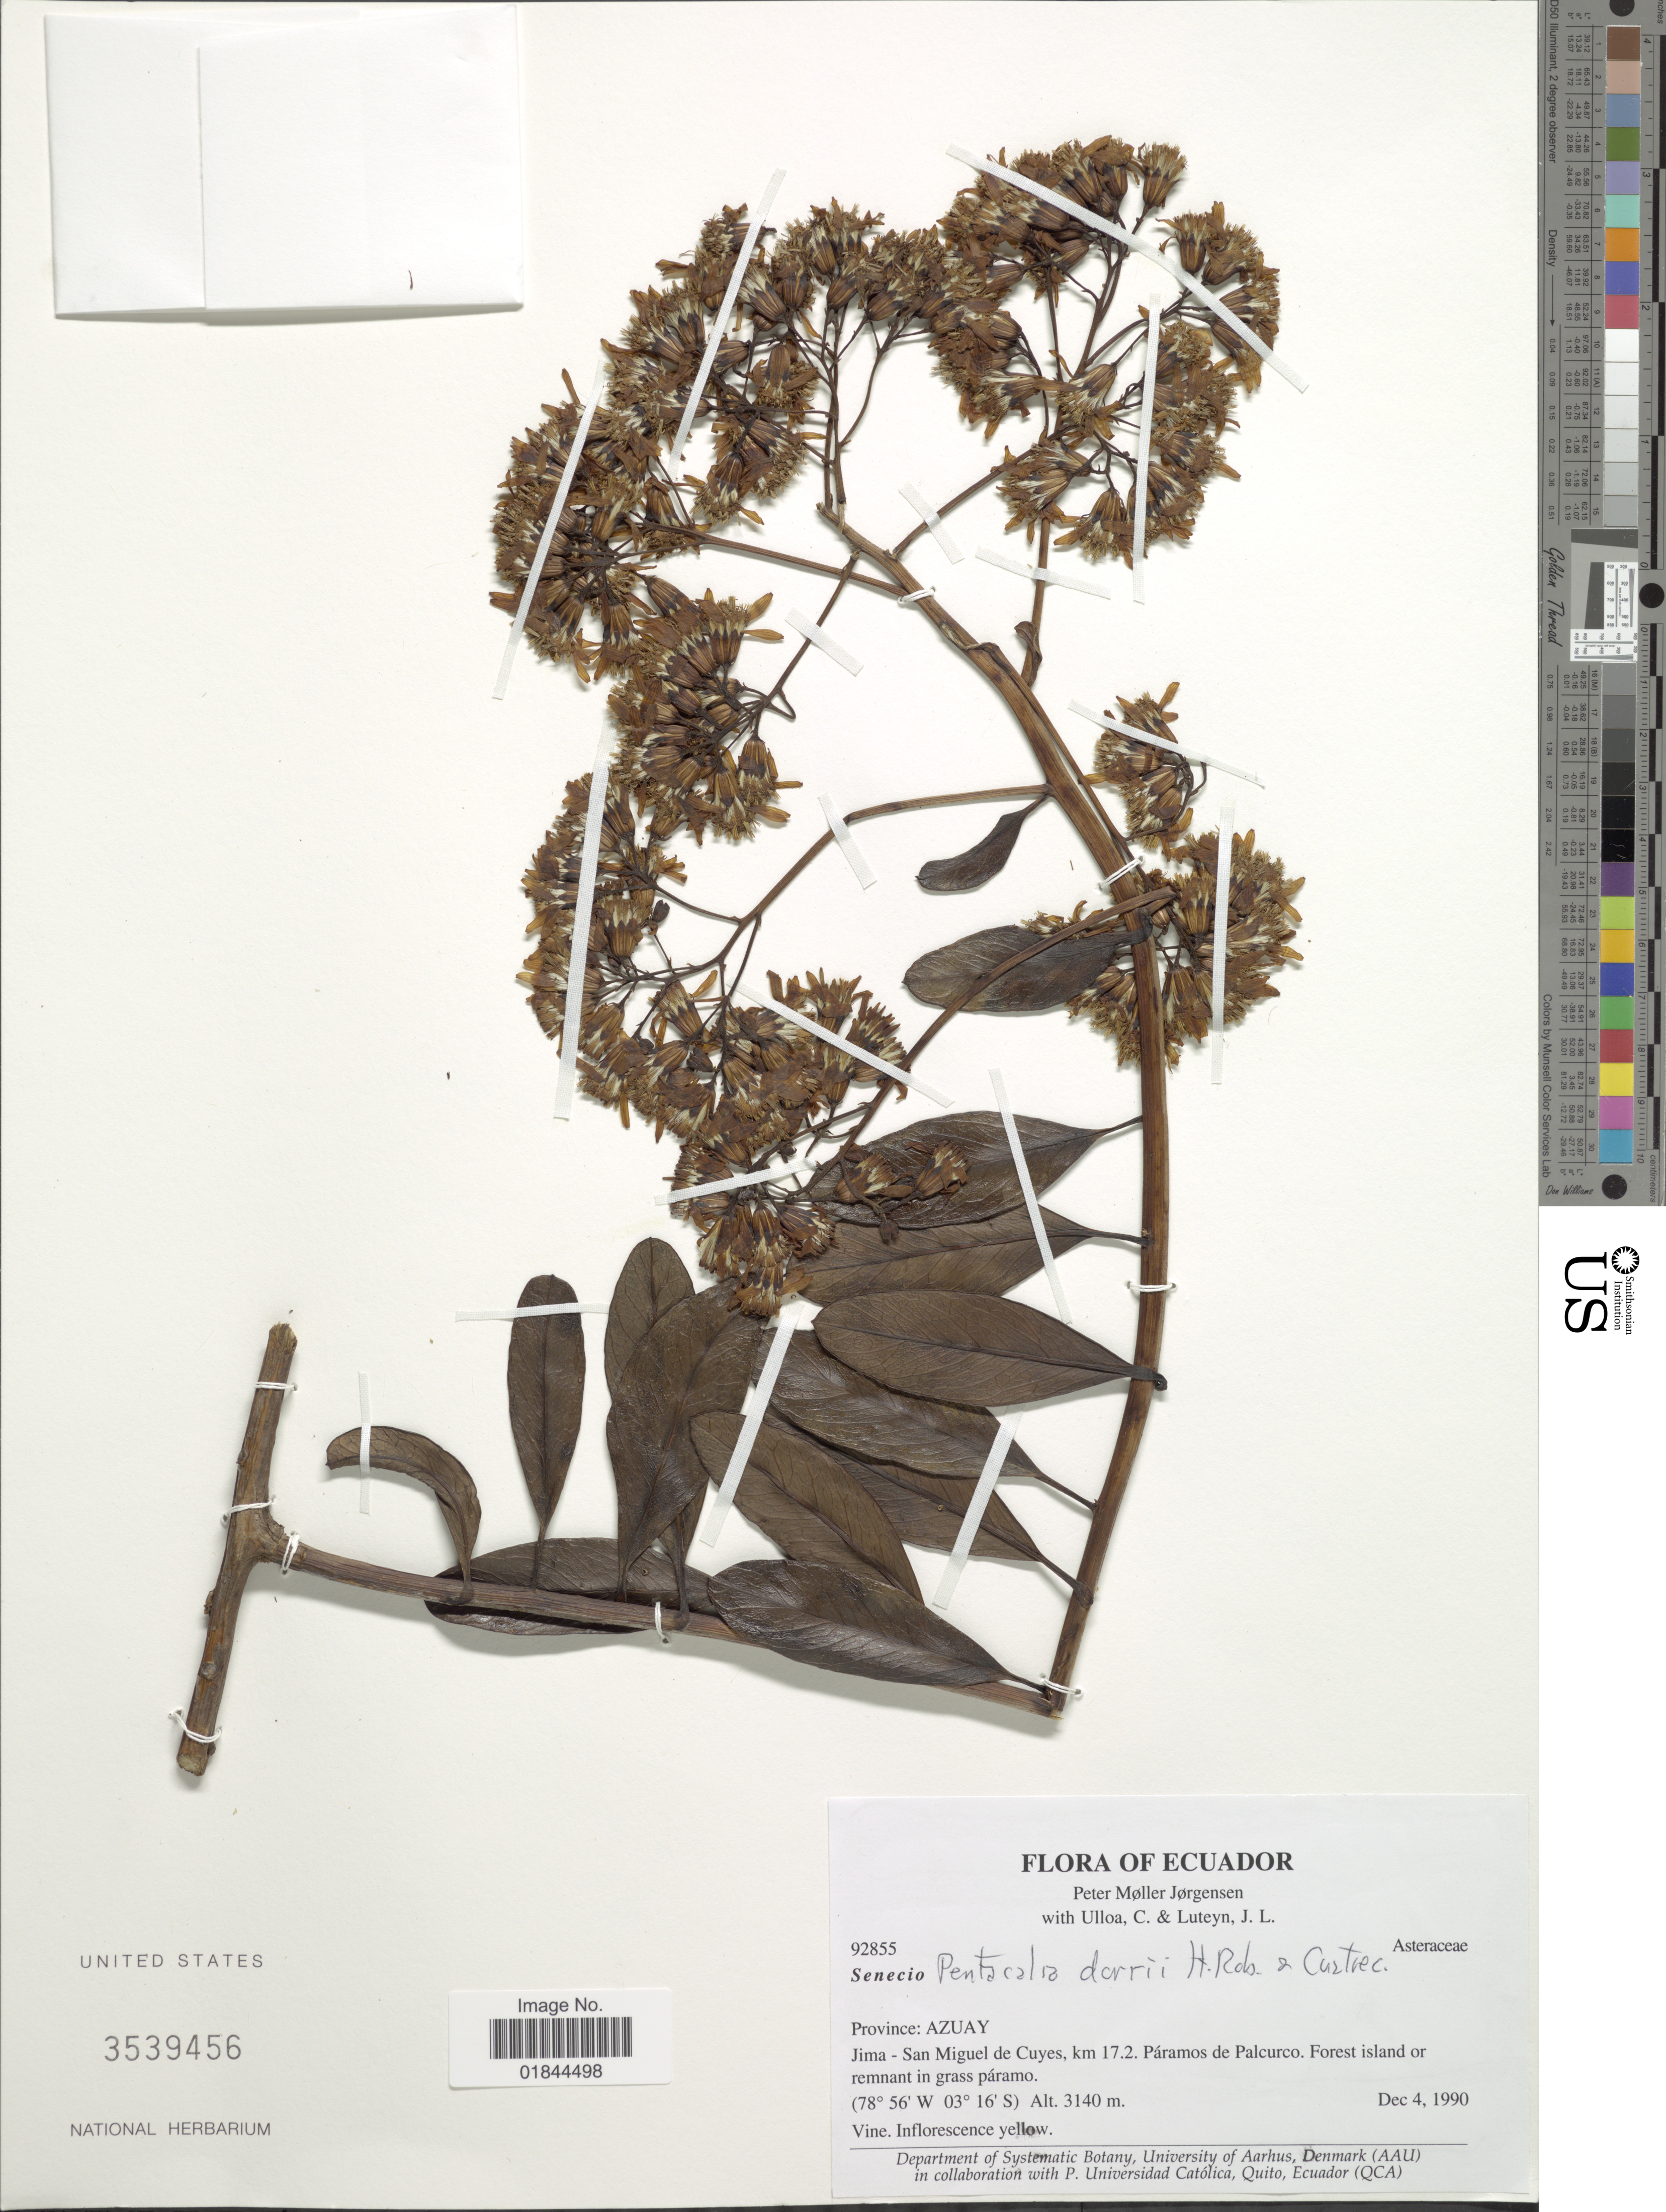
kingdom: Plantae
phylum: Tracheophyta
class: Magnoliopsida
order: Asterales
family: Asteraceae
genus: Pentacalia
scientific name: Pentacalia dorrii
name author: H. Rob. & Cuatrec.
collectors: P. M. Jørgensen, C. Ulloa & J. L. Luteyn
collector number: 92855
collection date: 1990-12-04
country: Ecuador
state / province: Azuay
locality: Jima - San Miguel de Cuyes, km 17.2 Páramos de Palcuro. Forest island or remnant in grass páramo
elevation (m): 3140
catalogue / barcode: US 3539456